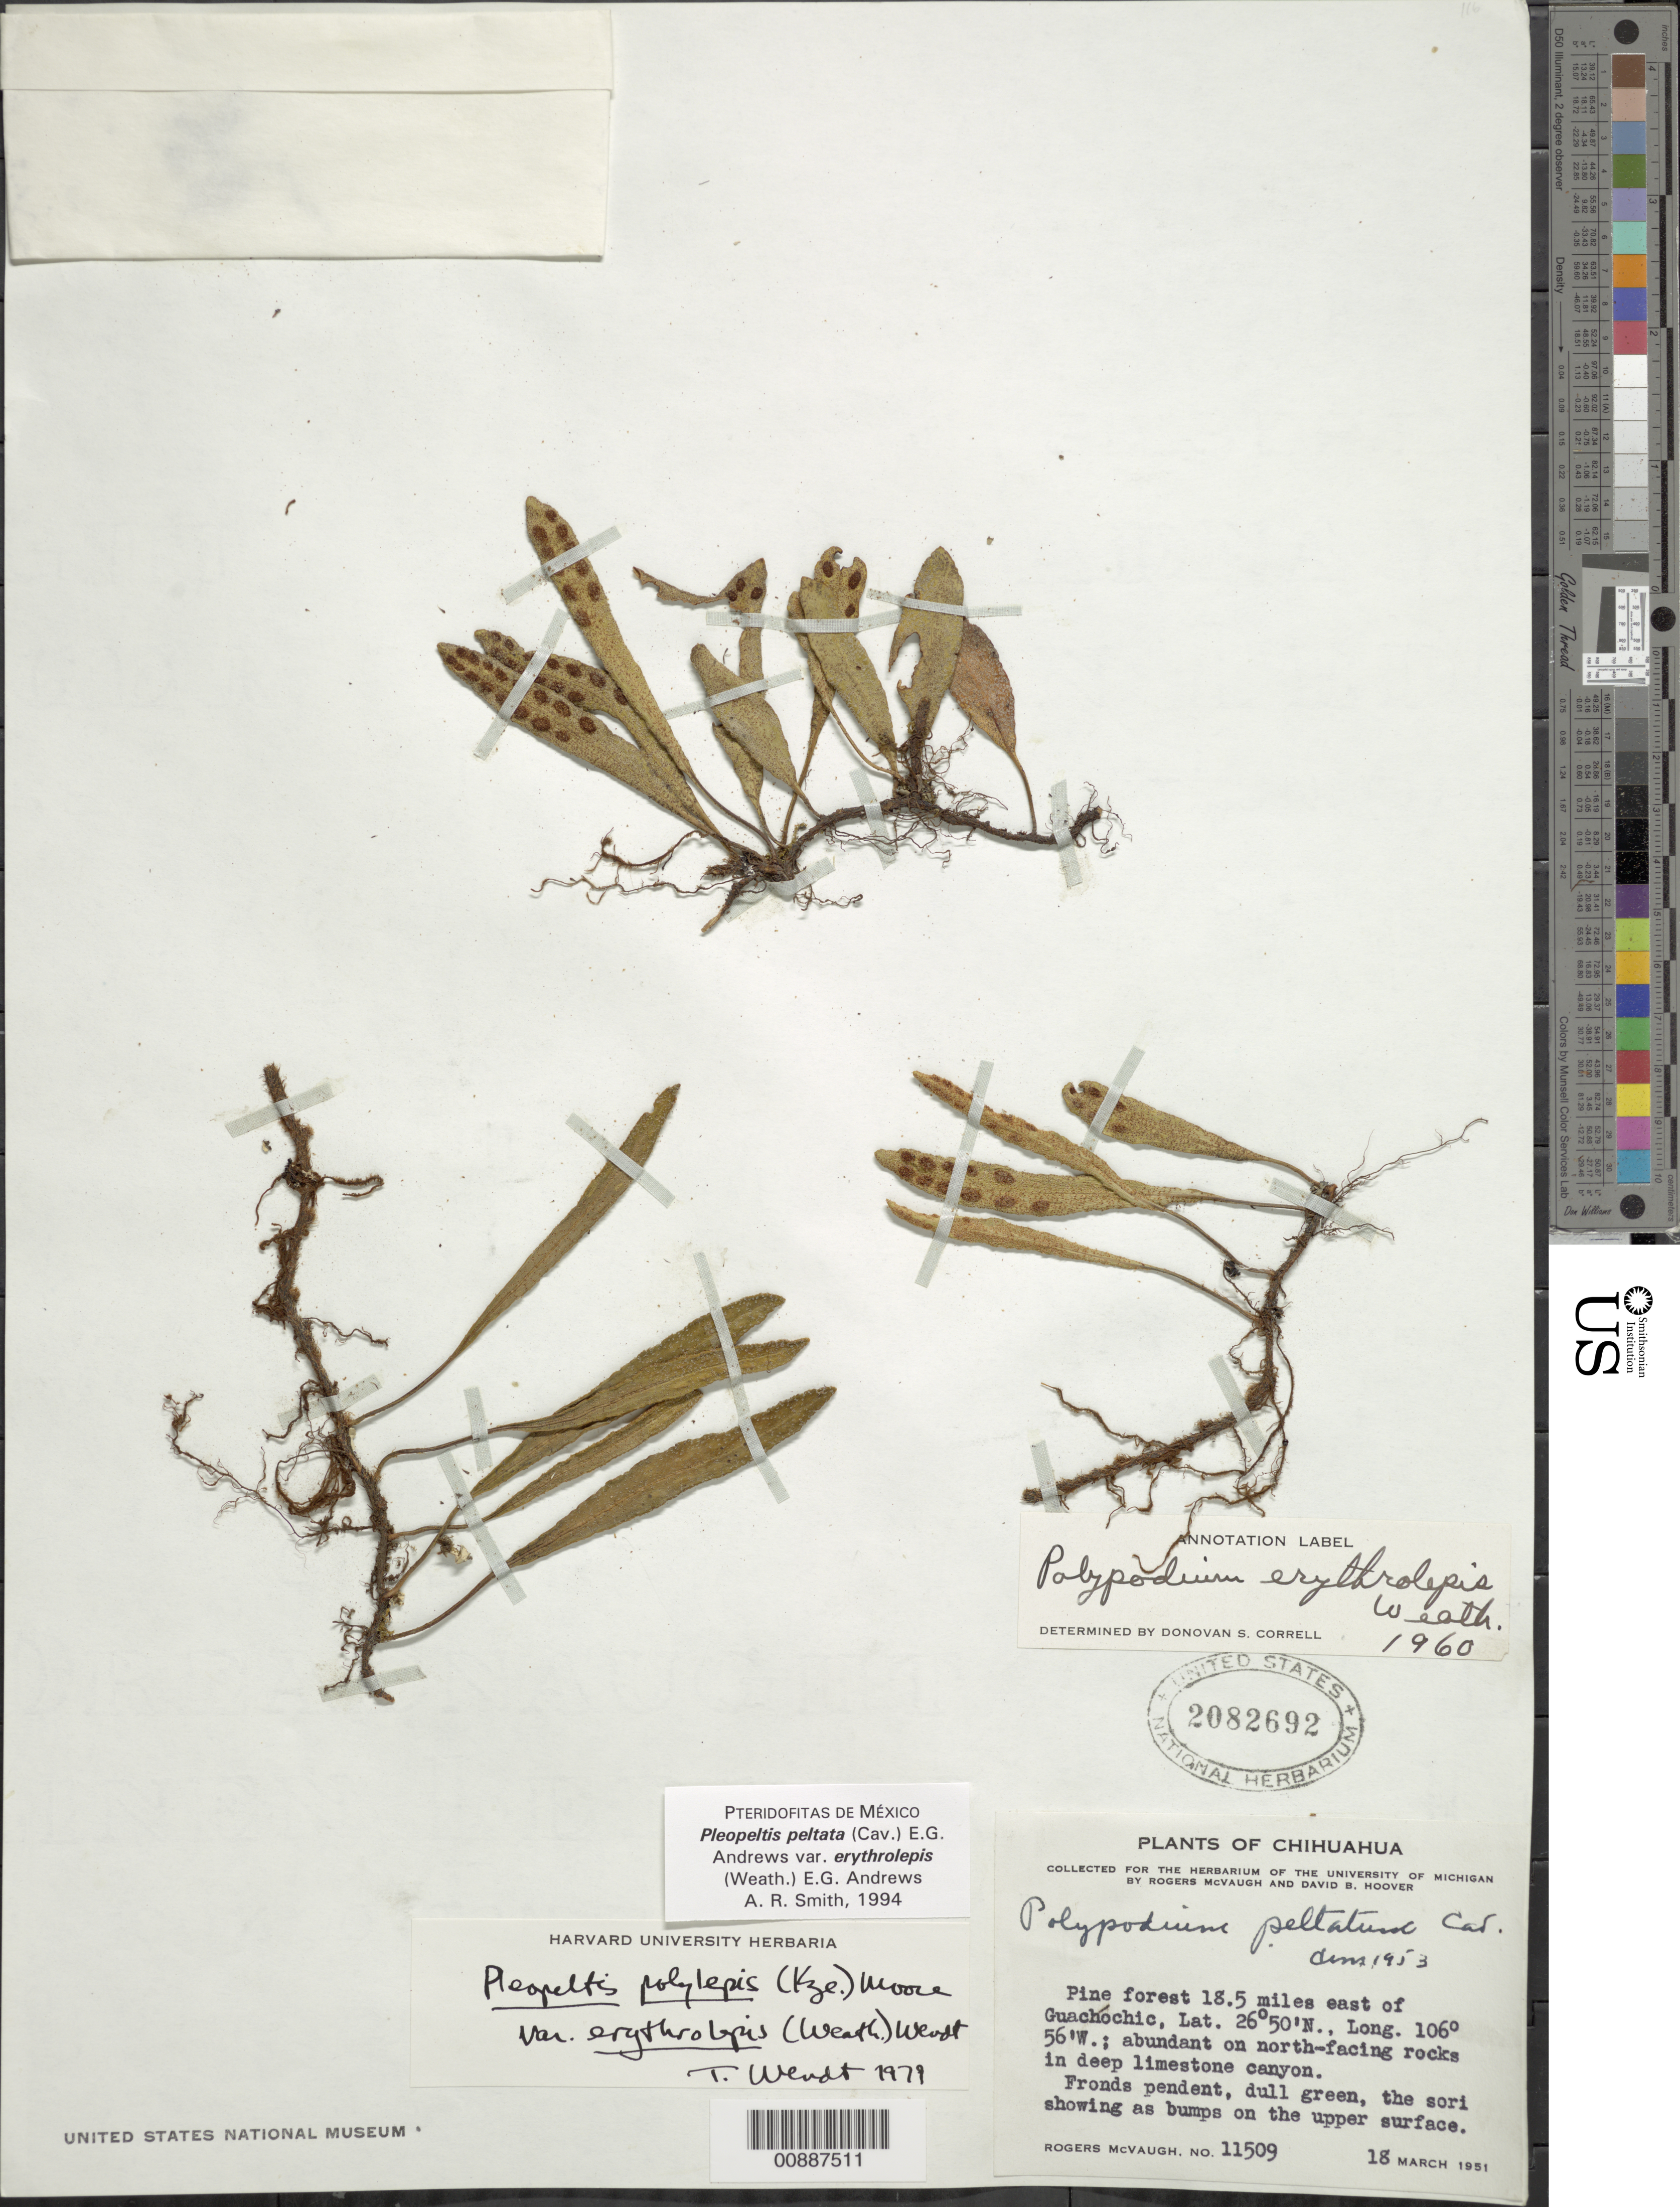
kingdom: Plantae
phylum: Tracheophyta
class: Polypodiopsida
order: Polypodiales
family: Polypodiaceae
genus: Pleopeltis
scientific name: Pleopeltis peltata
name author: Scort.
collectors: R. McVaugh & D. B. Hoover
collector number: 11509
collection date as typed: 18 Mar 1951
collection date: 1951-03-18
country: Mexico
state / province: Chihuahua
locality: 18.5 miles east of Guachochic, Chihuahua.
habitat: Pine forest; abundant on north-facing rocks in deep limestone canyon.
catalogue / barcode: US 2082692